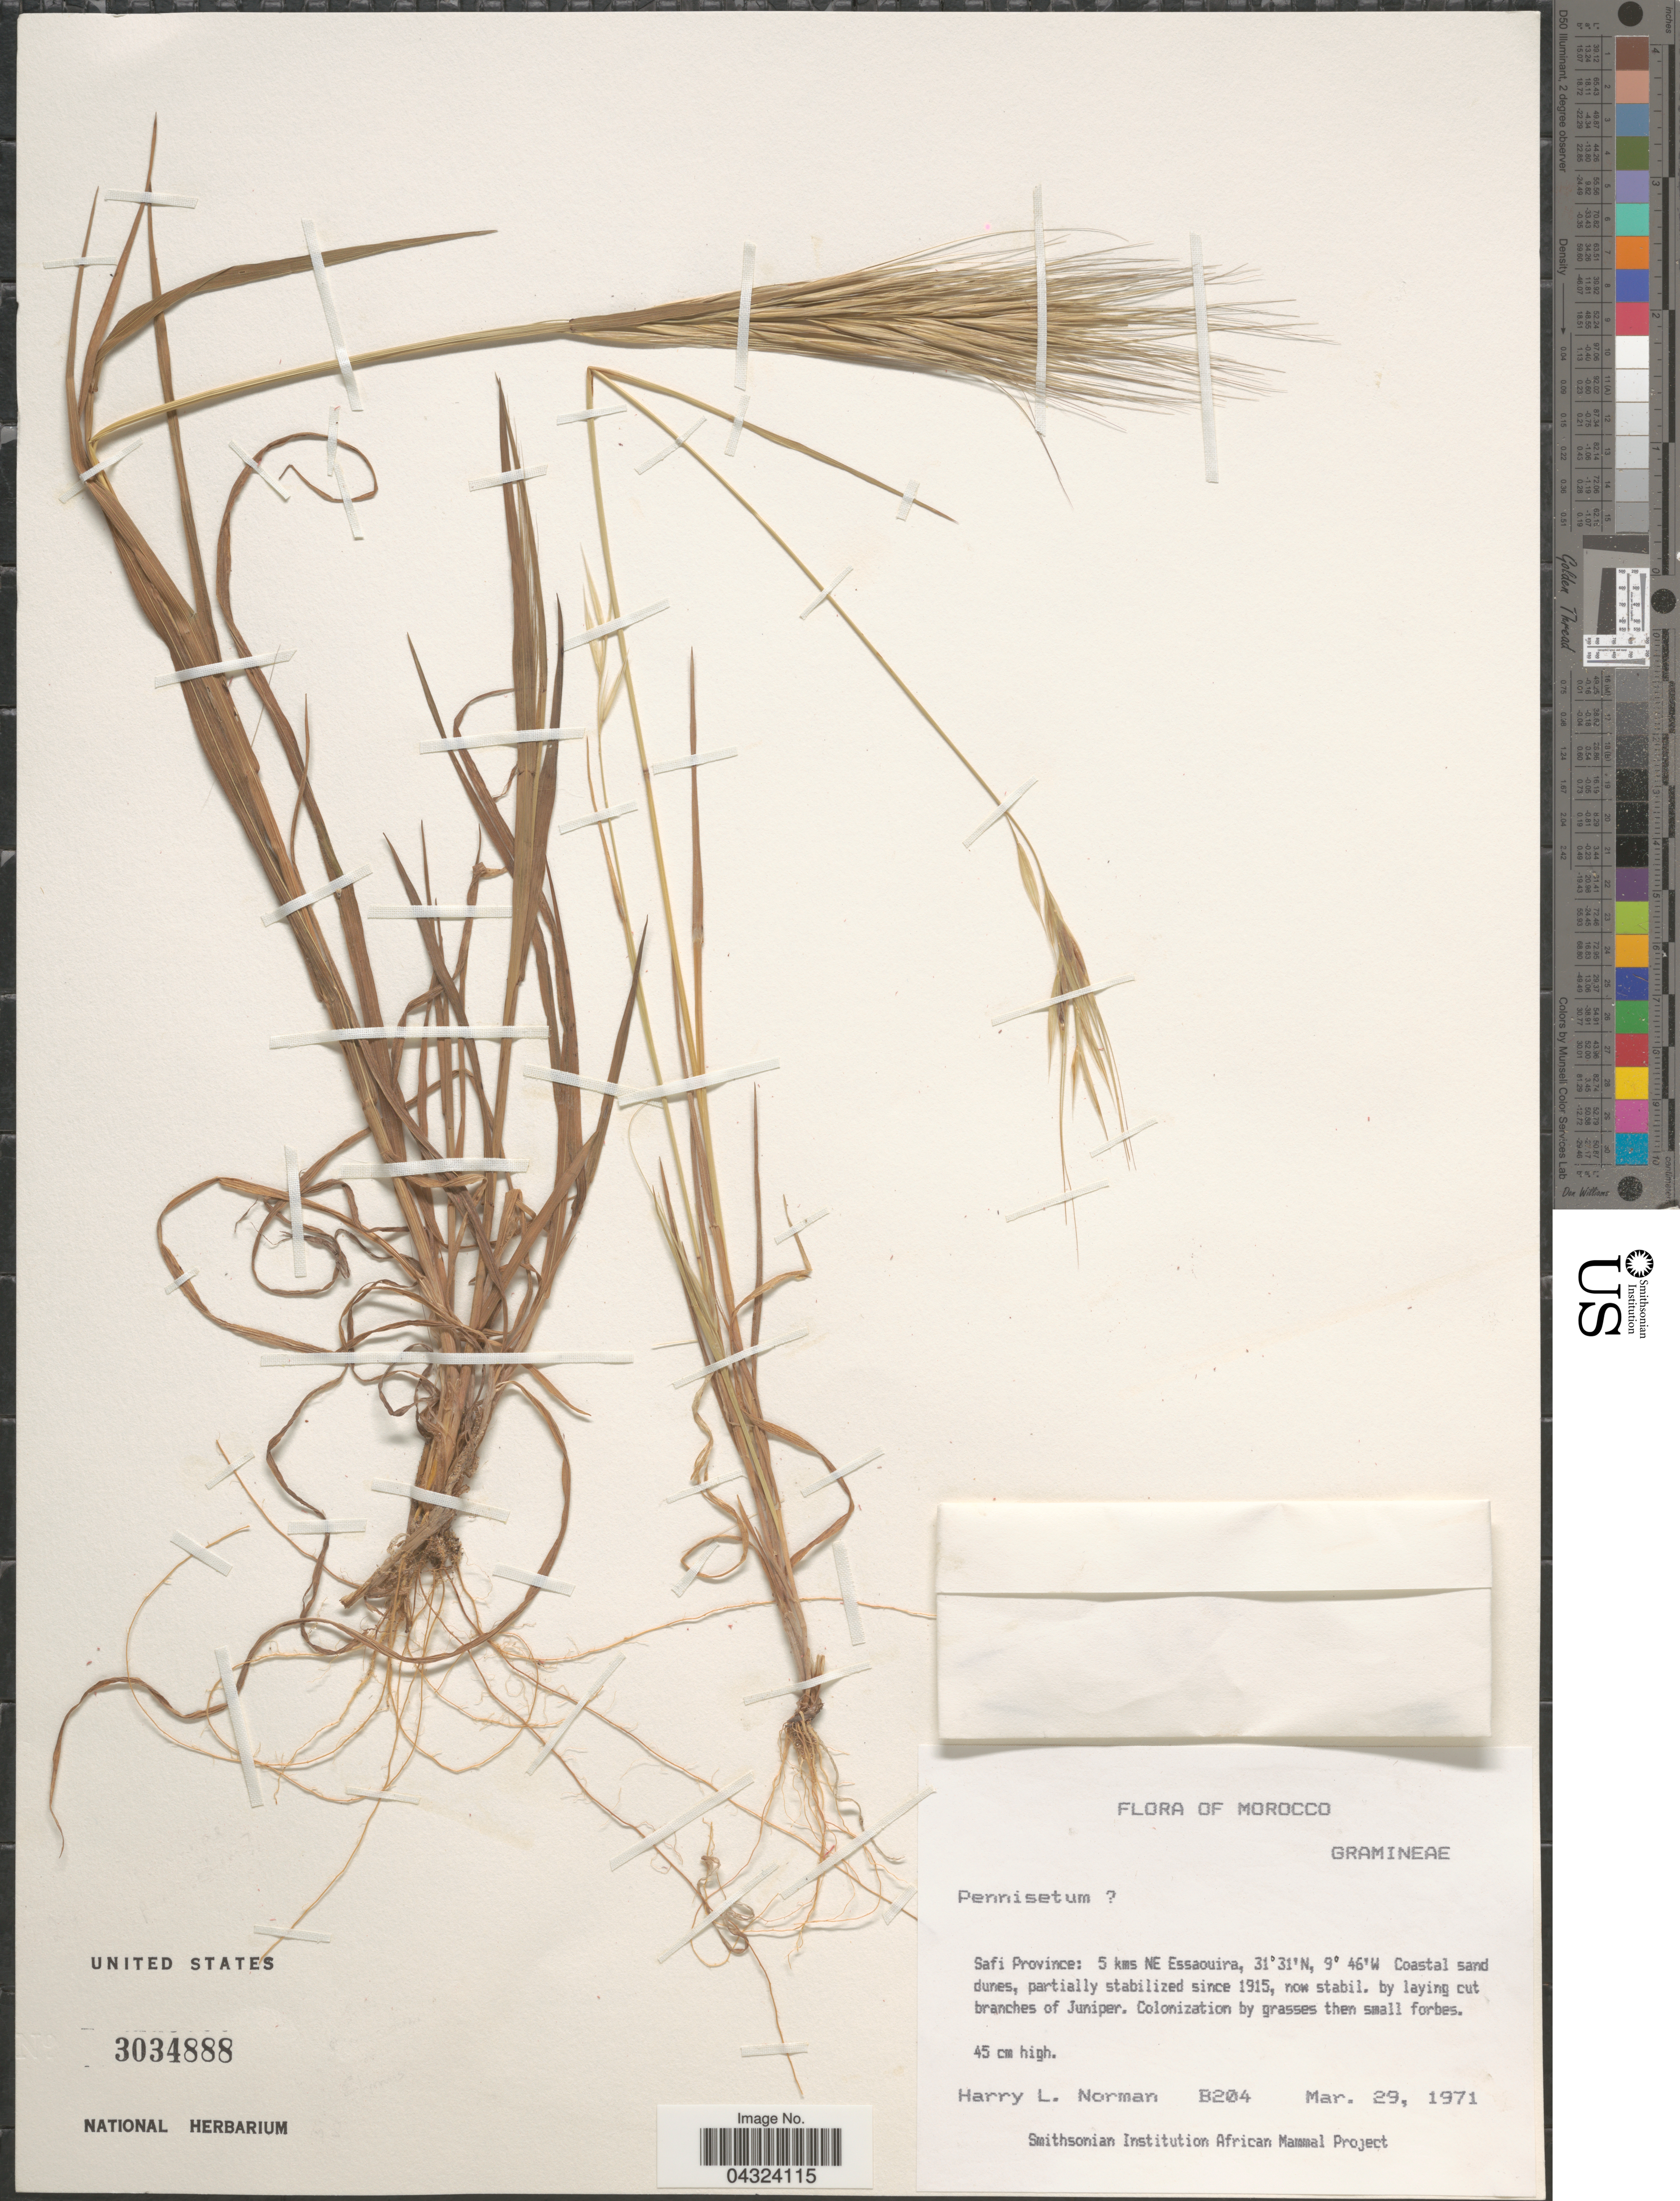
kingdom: Plantae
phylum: Tracheophyta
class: Liliopsida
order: Poales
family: Poaceae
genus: Cenchrus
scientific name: Cenchrus sp.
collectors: Norman, H.L.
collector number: B204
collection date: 1971-03-29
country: Morocco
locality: Safi Province: 5 kms NE Essaouira.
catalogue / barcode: US 3034888